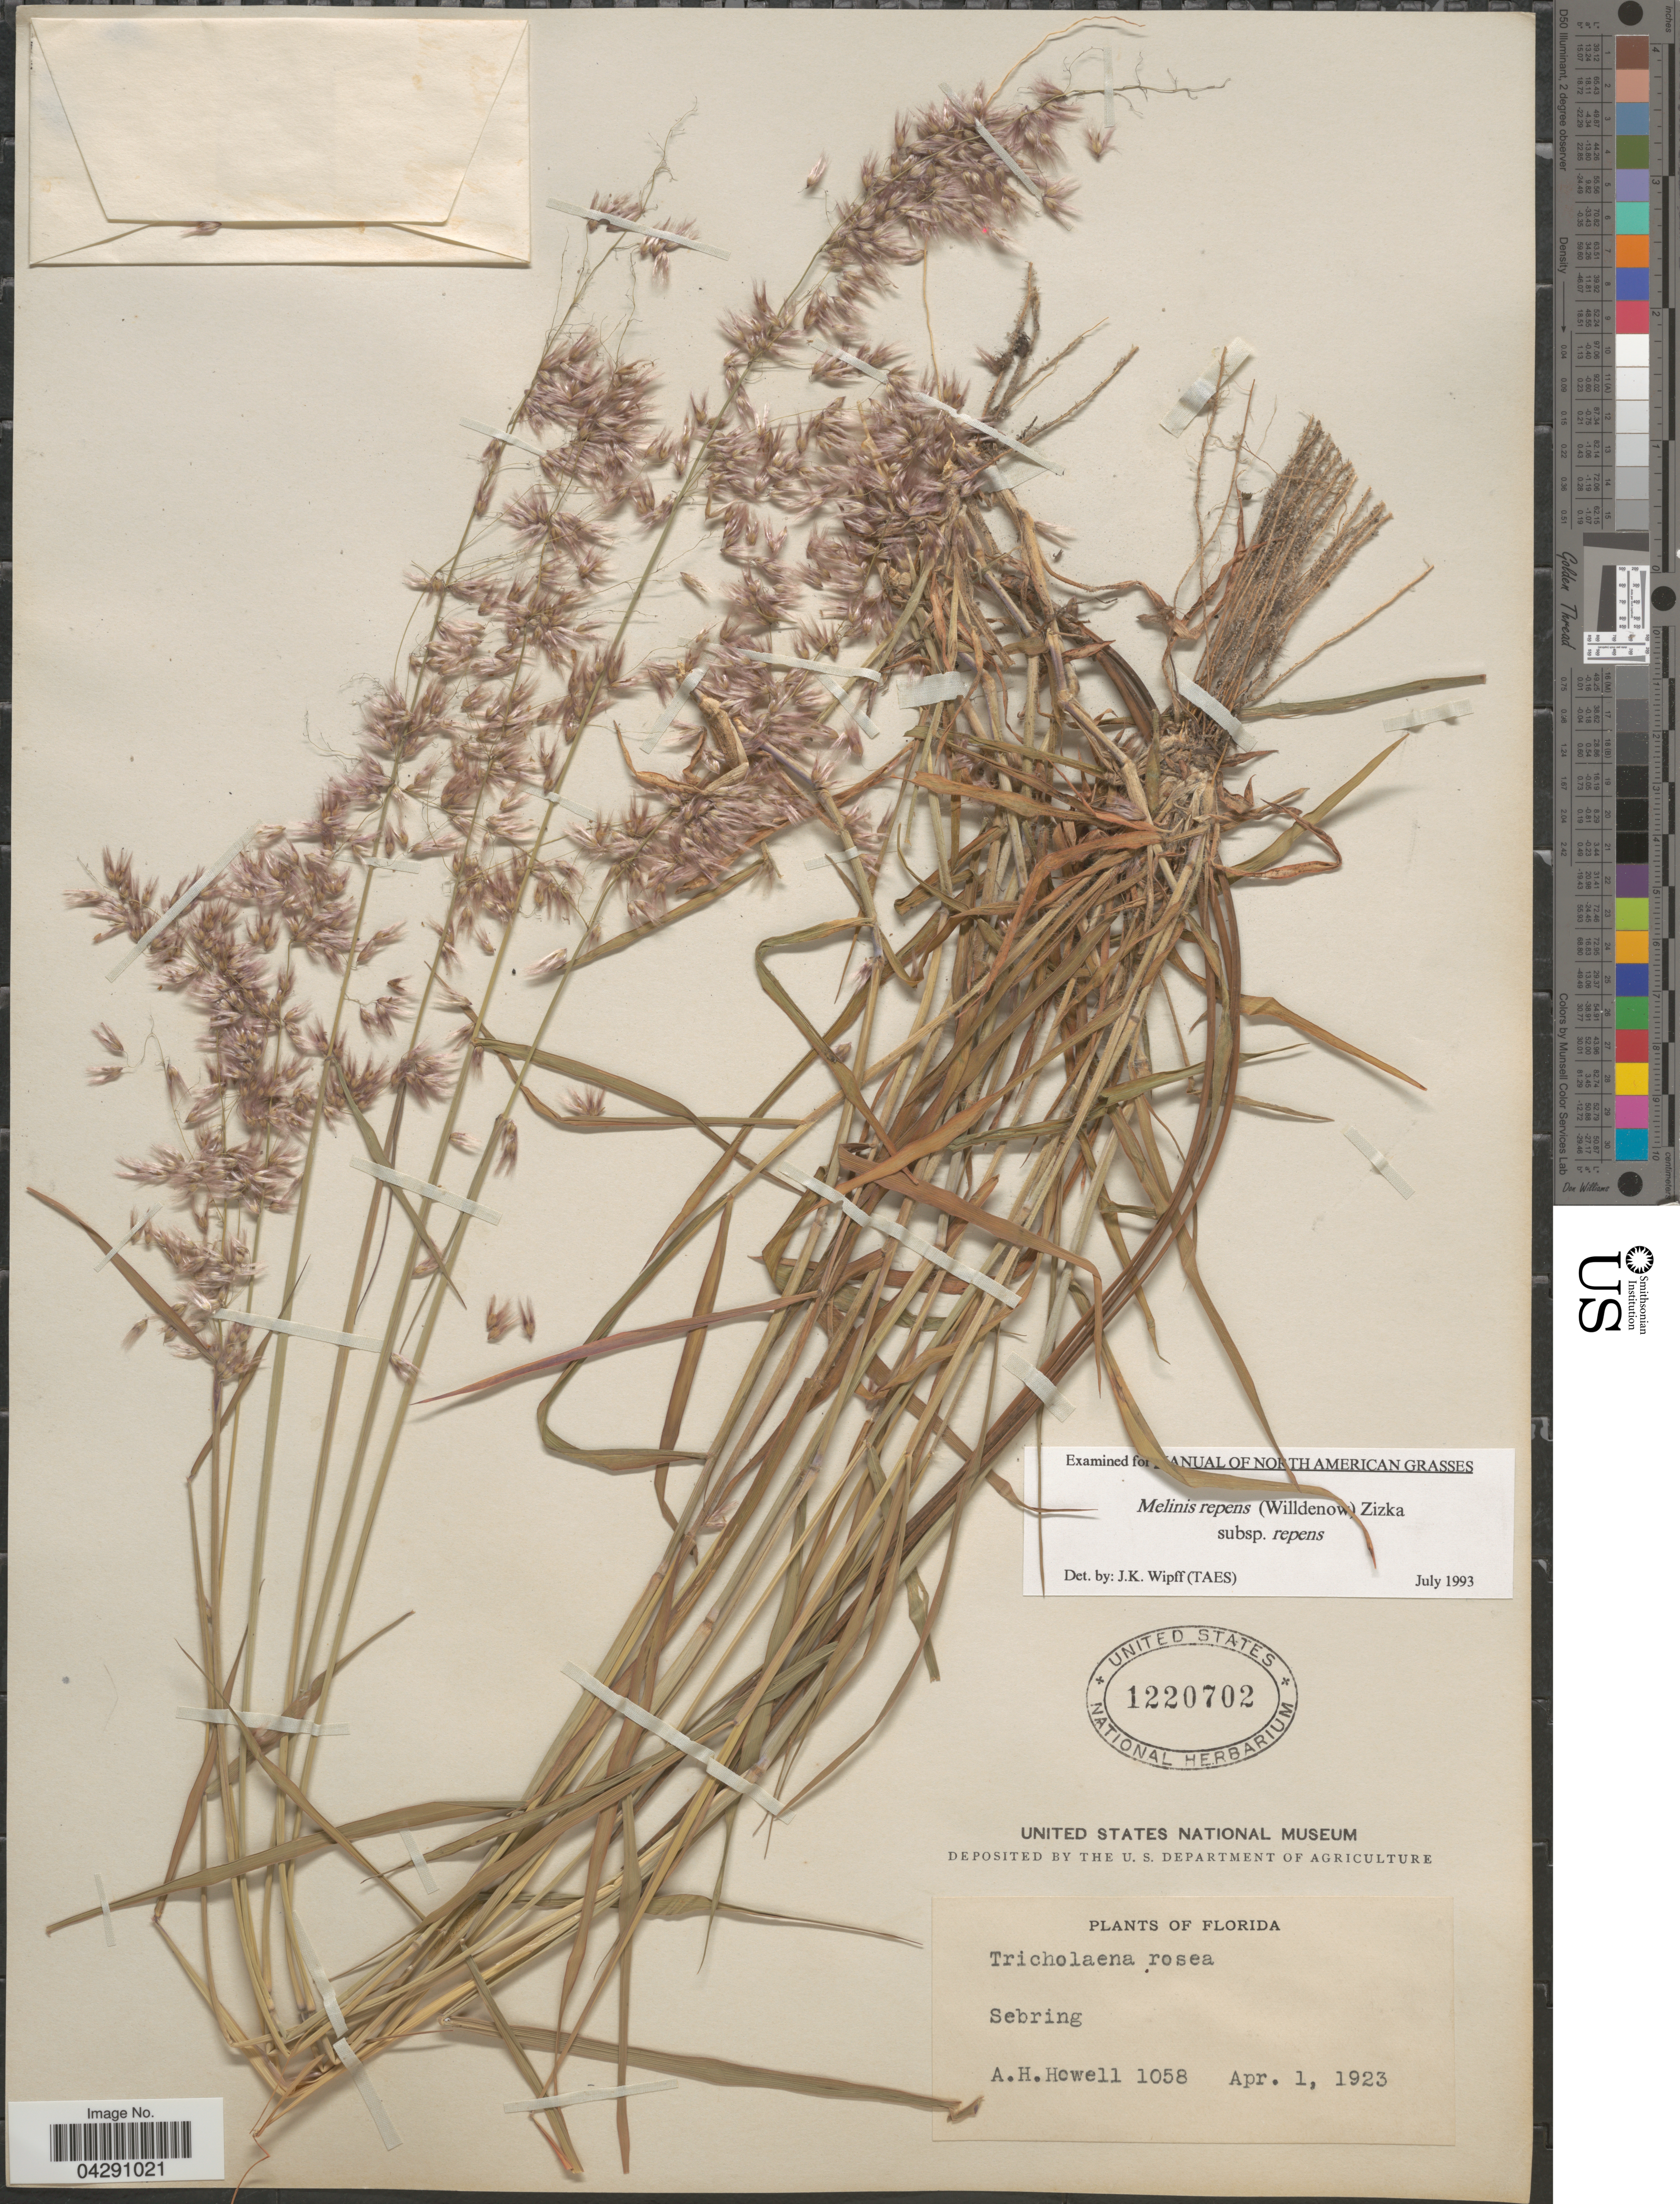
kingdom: Plantae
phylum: Tracheophyta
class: Liliopsida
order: Poales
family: Poaceae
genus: Melinis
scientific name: Melinis repens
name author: (Willd.) Zizka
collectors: A. Howell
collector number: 1058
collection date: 1923-04-01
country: United States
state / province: Florida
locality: Sebring.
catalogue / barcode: US 1220702